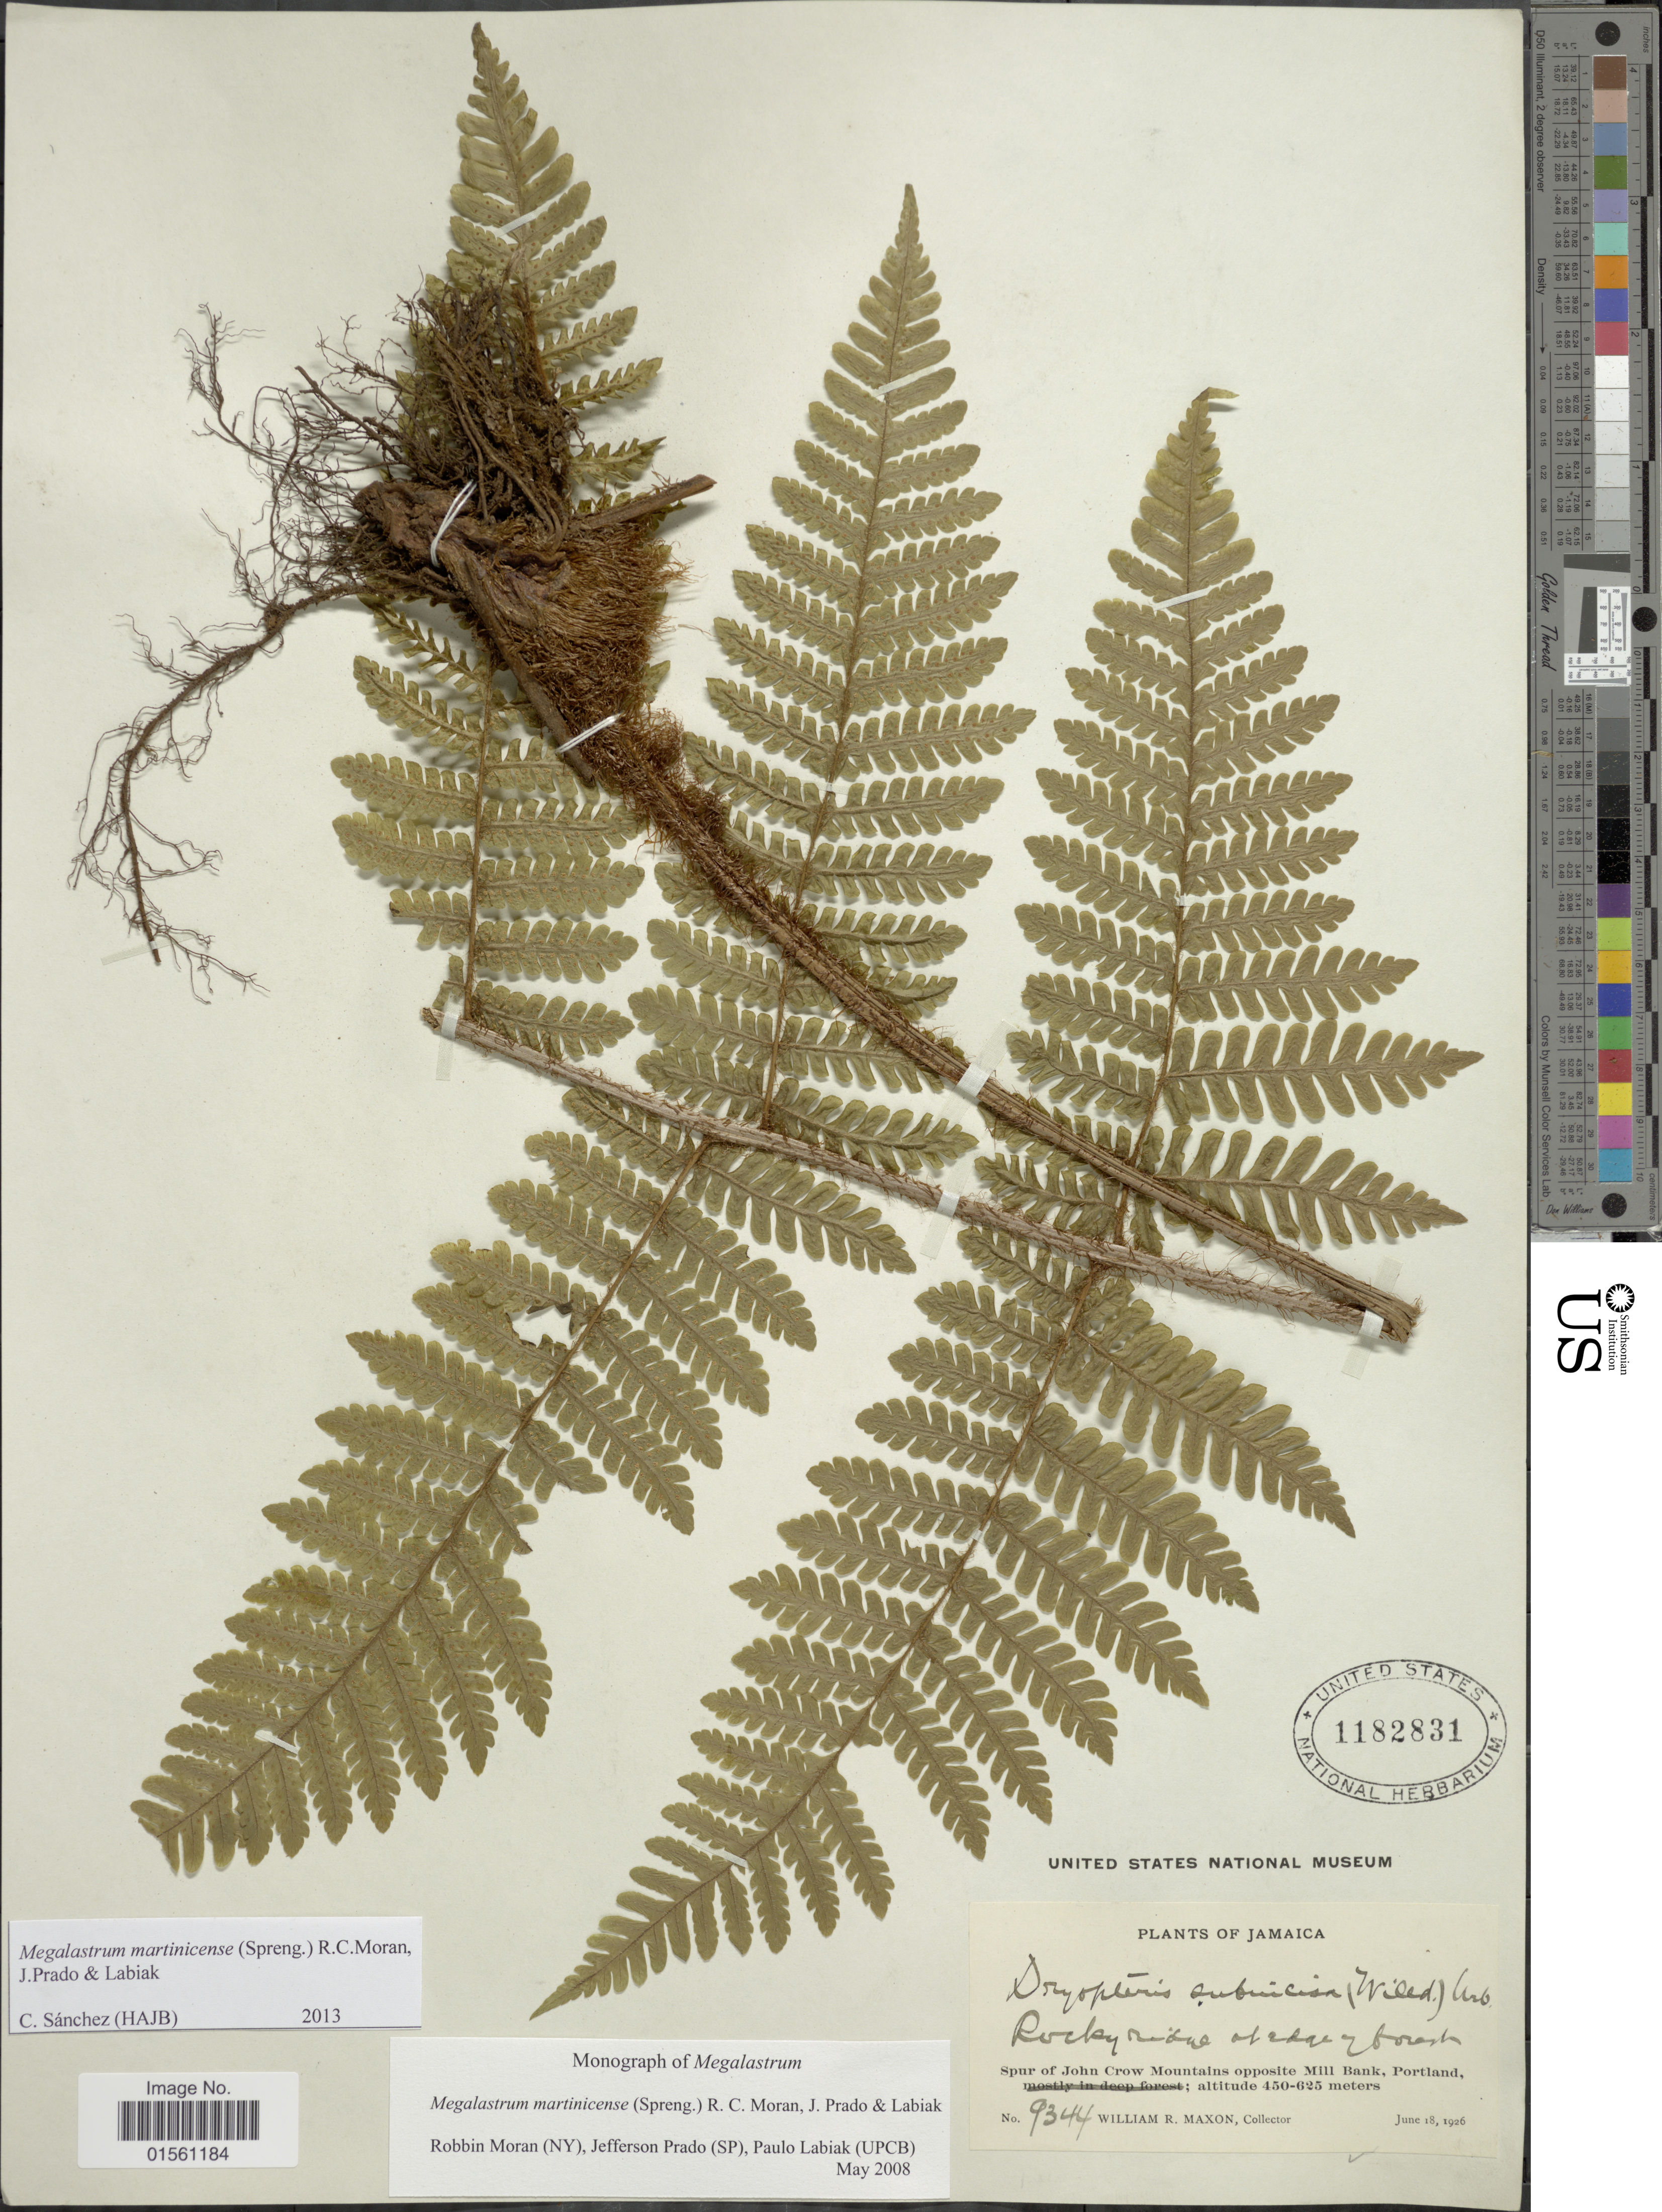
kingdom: Plantae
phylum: Tracheophyta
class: Polypodiopsida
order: Polypodiales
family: Dryopteridaceae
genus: Megalastrum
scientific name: Megalastrum martinicense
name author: (Spreng.) R.C. Moran et al.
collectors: W. R. Maxon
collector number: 9344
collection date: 1926-06-18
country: Jamaica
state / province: Portland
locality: Spur of John Crow Mountains opposite Mill Bank, Portland.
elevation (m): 450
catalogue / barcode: US 1182831